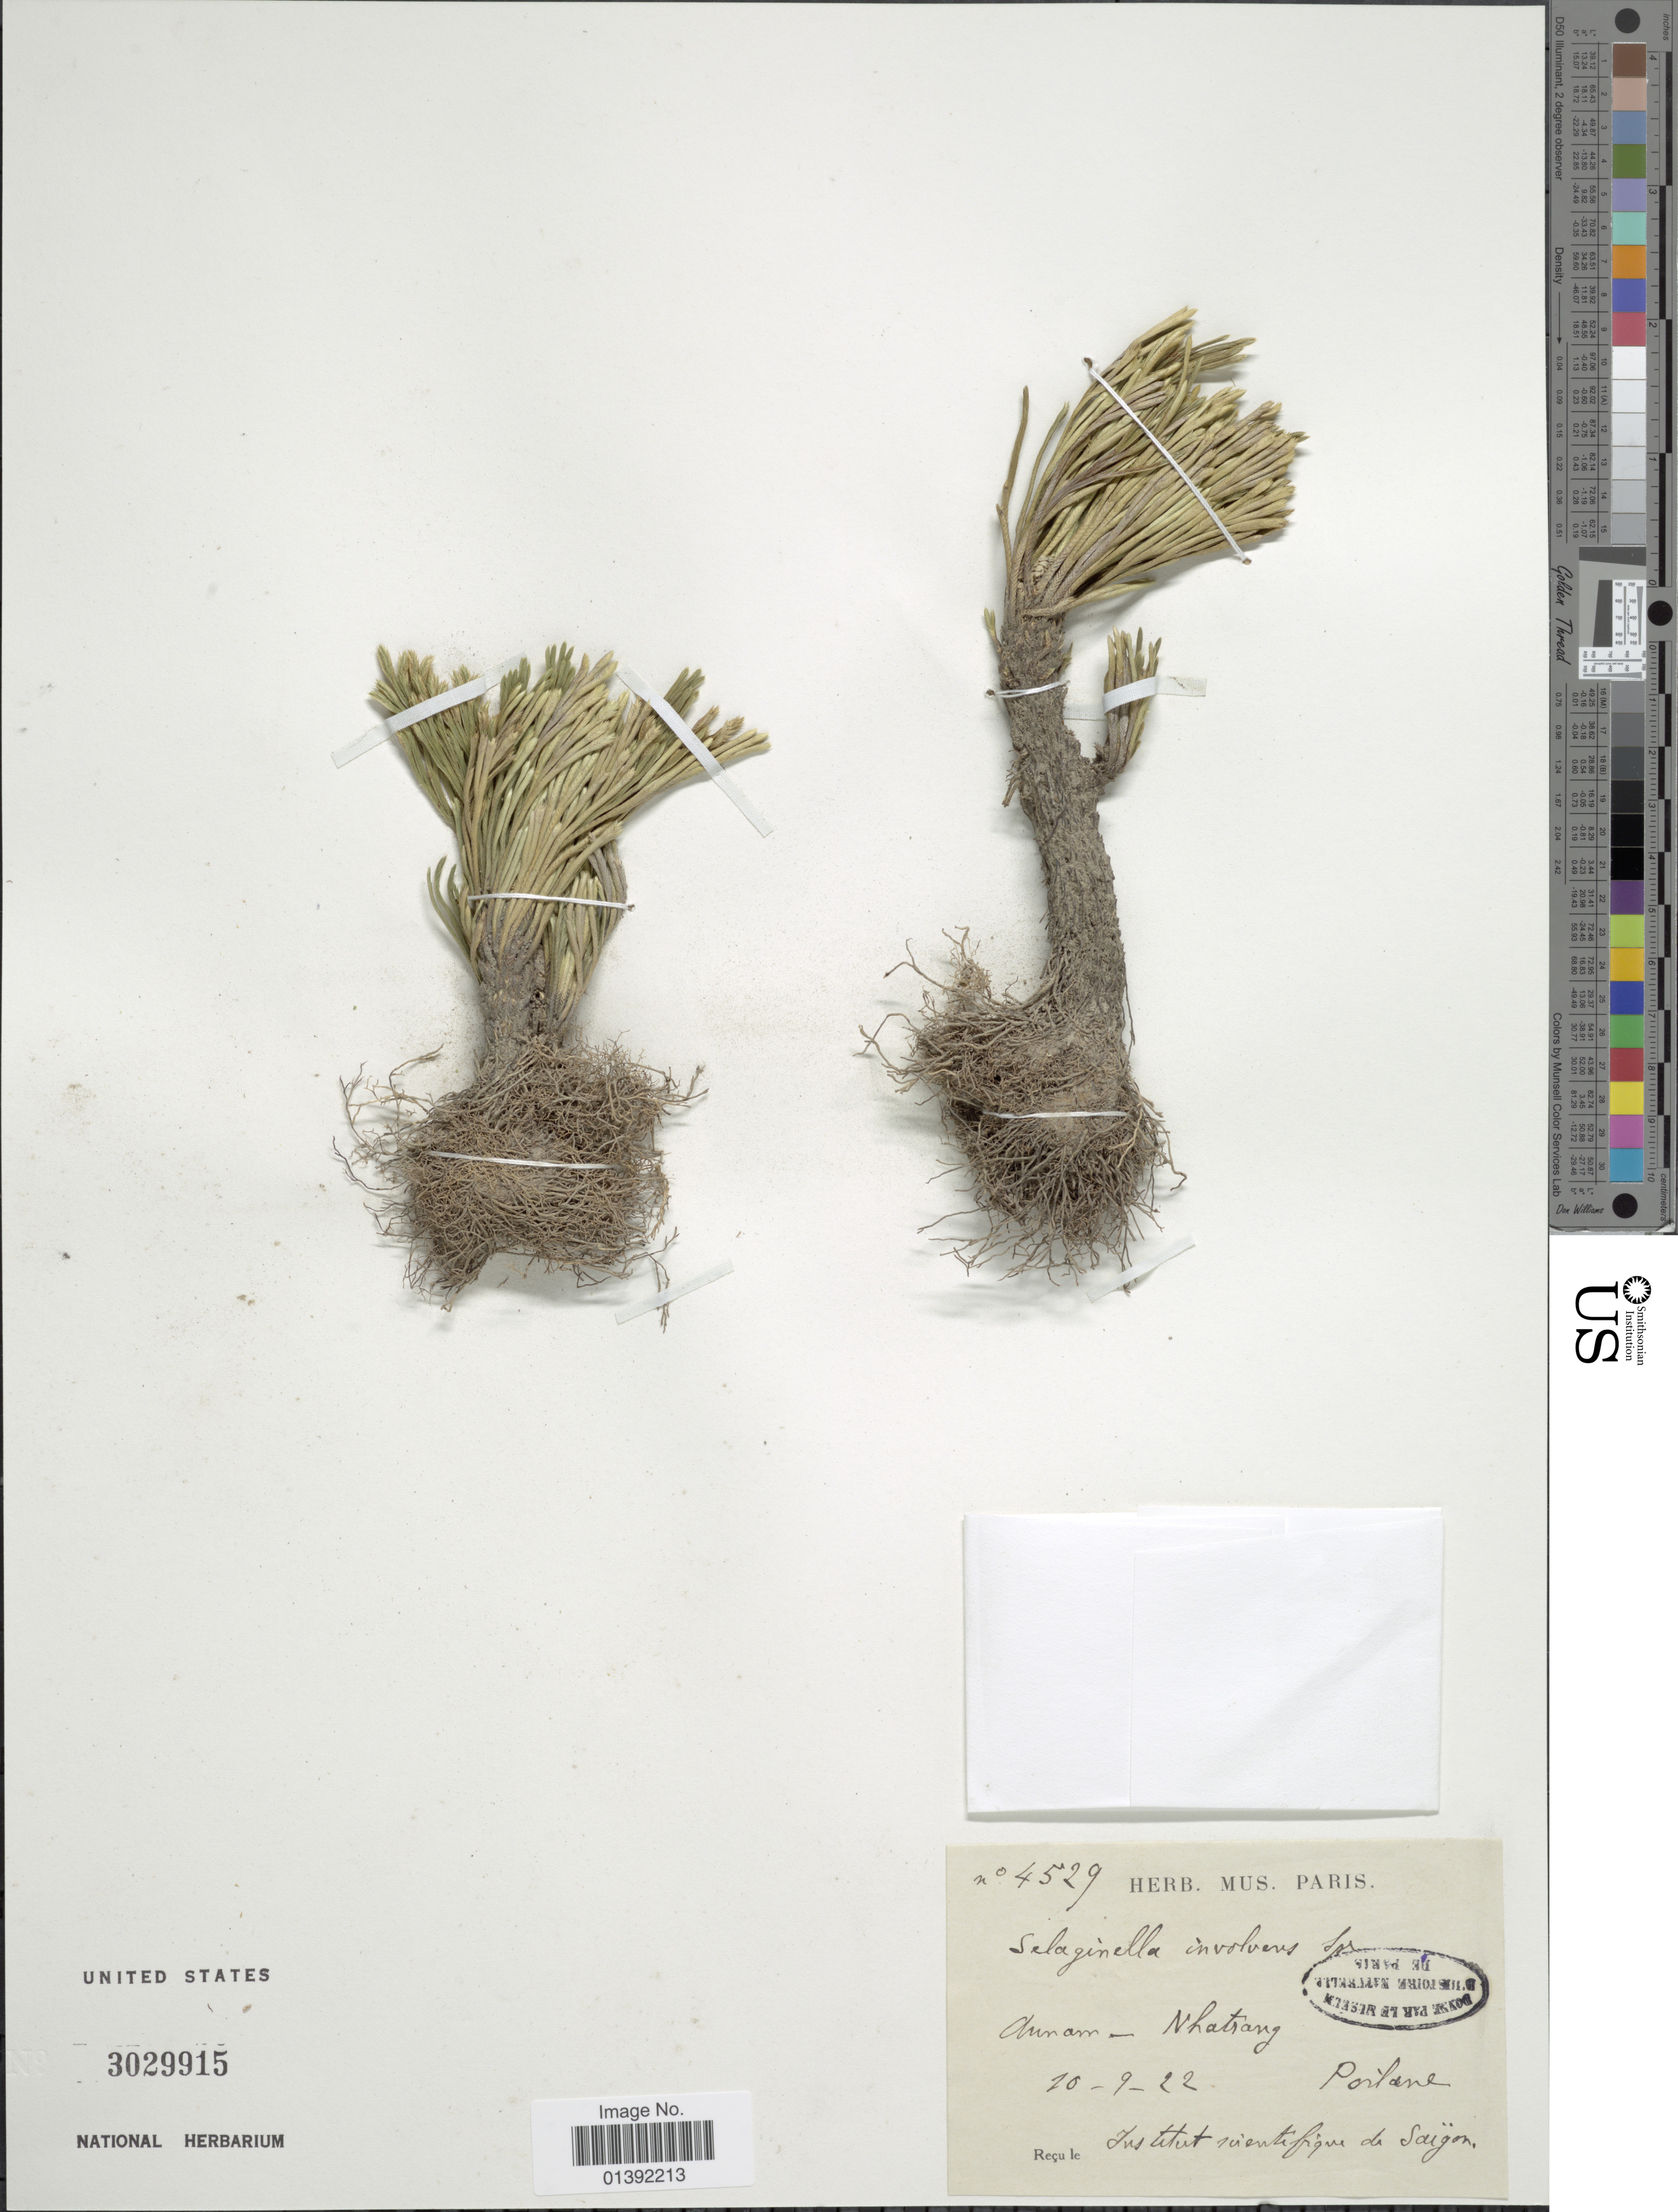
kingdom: Plantae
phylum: Tracheophyta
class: Lycopodiopsida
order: Selaginellales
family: Selaginellaceae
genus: Selaginella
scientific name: Selaginella sp.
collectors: -. Poilane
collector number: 4529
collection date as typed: Transcribed d/m/y: 10/9/22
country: Vietnam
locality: Annam - Nhatrang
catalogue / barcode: US 3029915